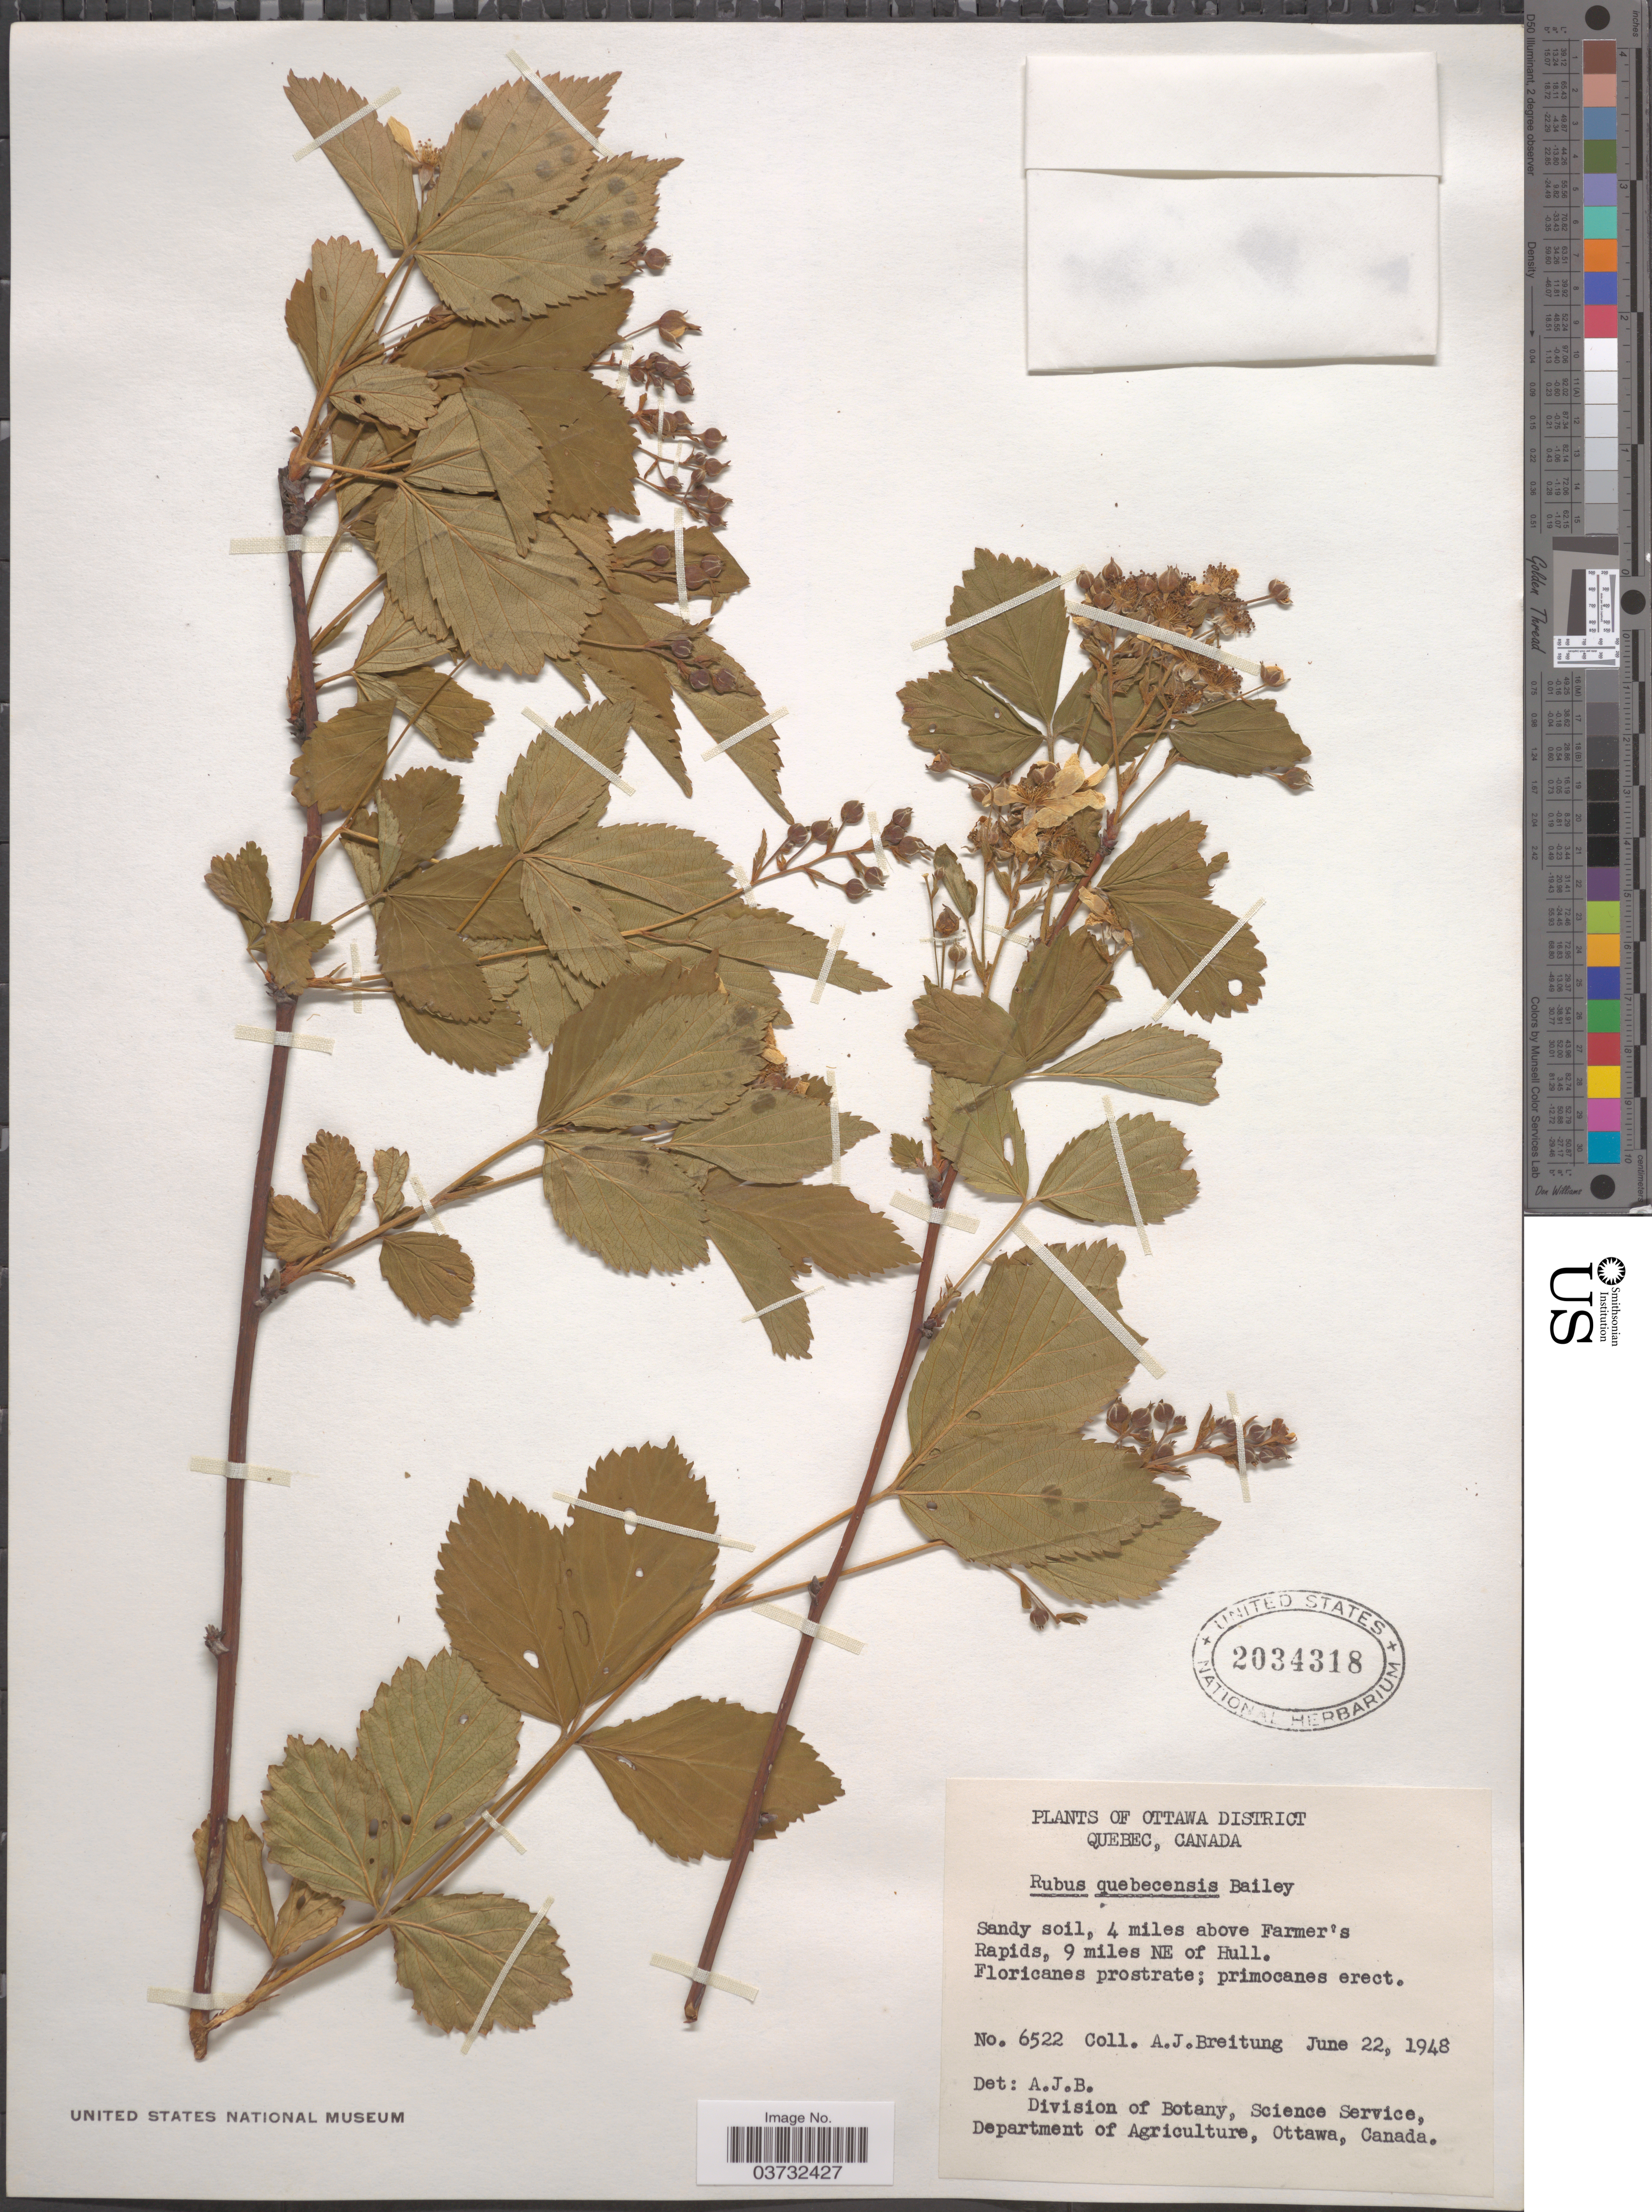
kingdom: Plantae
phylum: Tracheophyta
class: Magnoliopsida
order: Rosales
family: Rosaceae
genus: Rubus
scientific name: Rubus vermontanus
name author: Blanch.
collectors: A. Breitung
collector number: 6522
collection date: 1948-06-22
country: Canada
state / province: Quebec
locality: Ottawa District. 4 miles above Farmer's Rapids, 9 miles NE of Hull.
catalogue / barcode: US 2034318